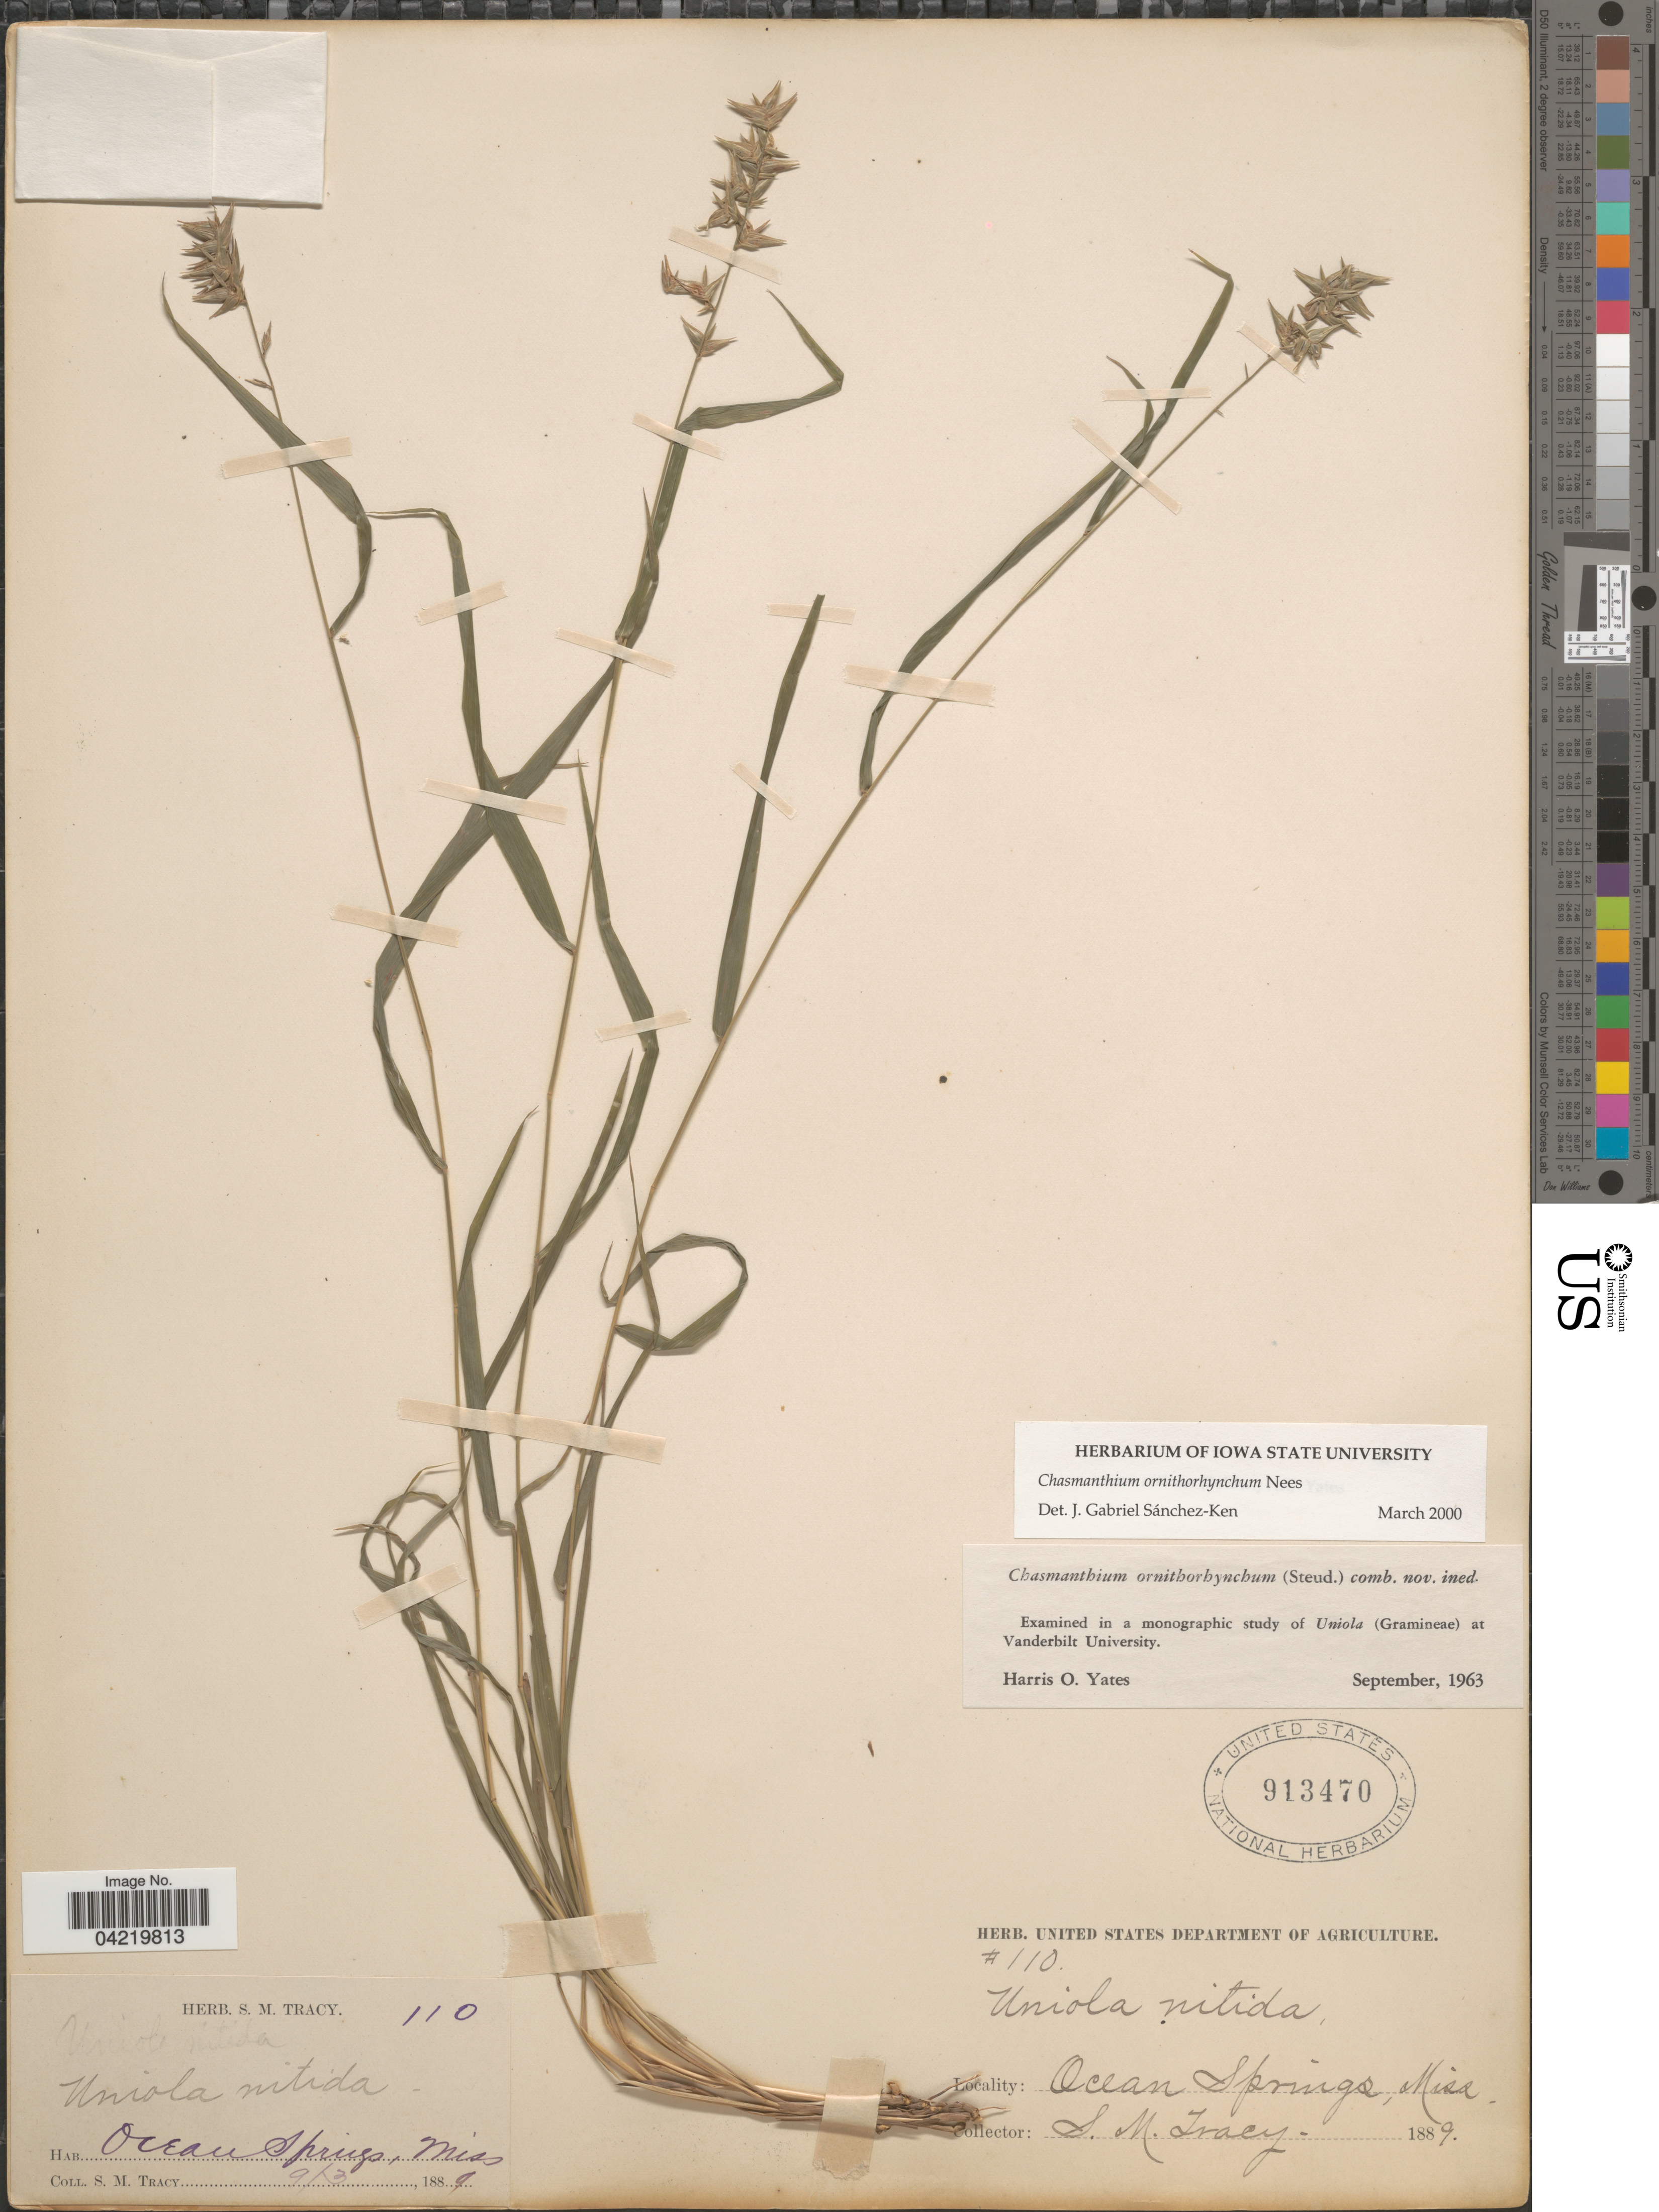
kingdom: Plantae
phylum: Tracheophyta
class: Liliopsida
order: Poales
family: Poaceae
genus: Chasmanthium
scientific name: Chasmanthium ornithorhynchum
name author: Nees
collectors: S. M. Tracy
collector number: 110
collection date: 1889-09-03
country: United States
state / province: Mississippi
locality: Ocean Springs.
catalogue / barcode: US 913470